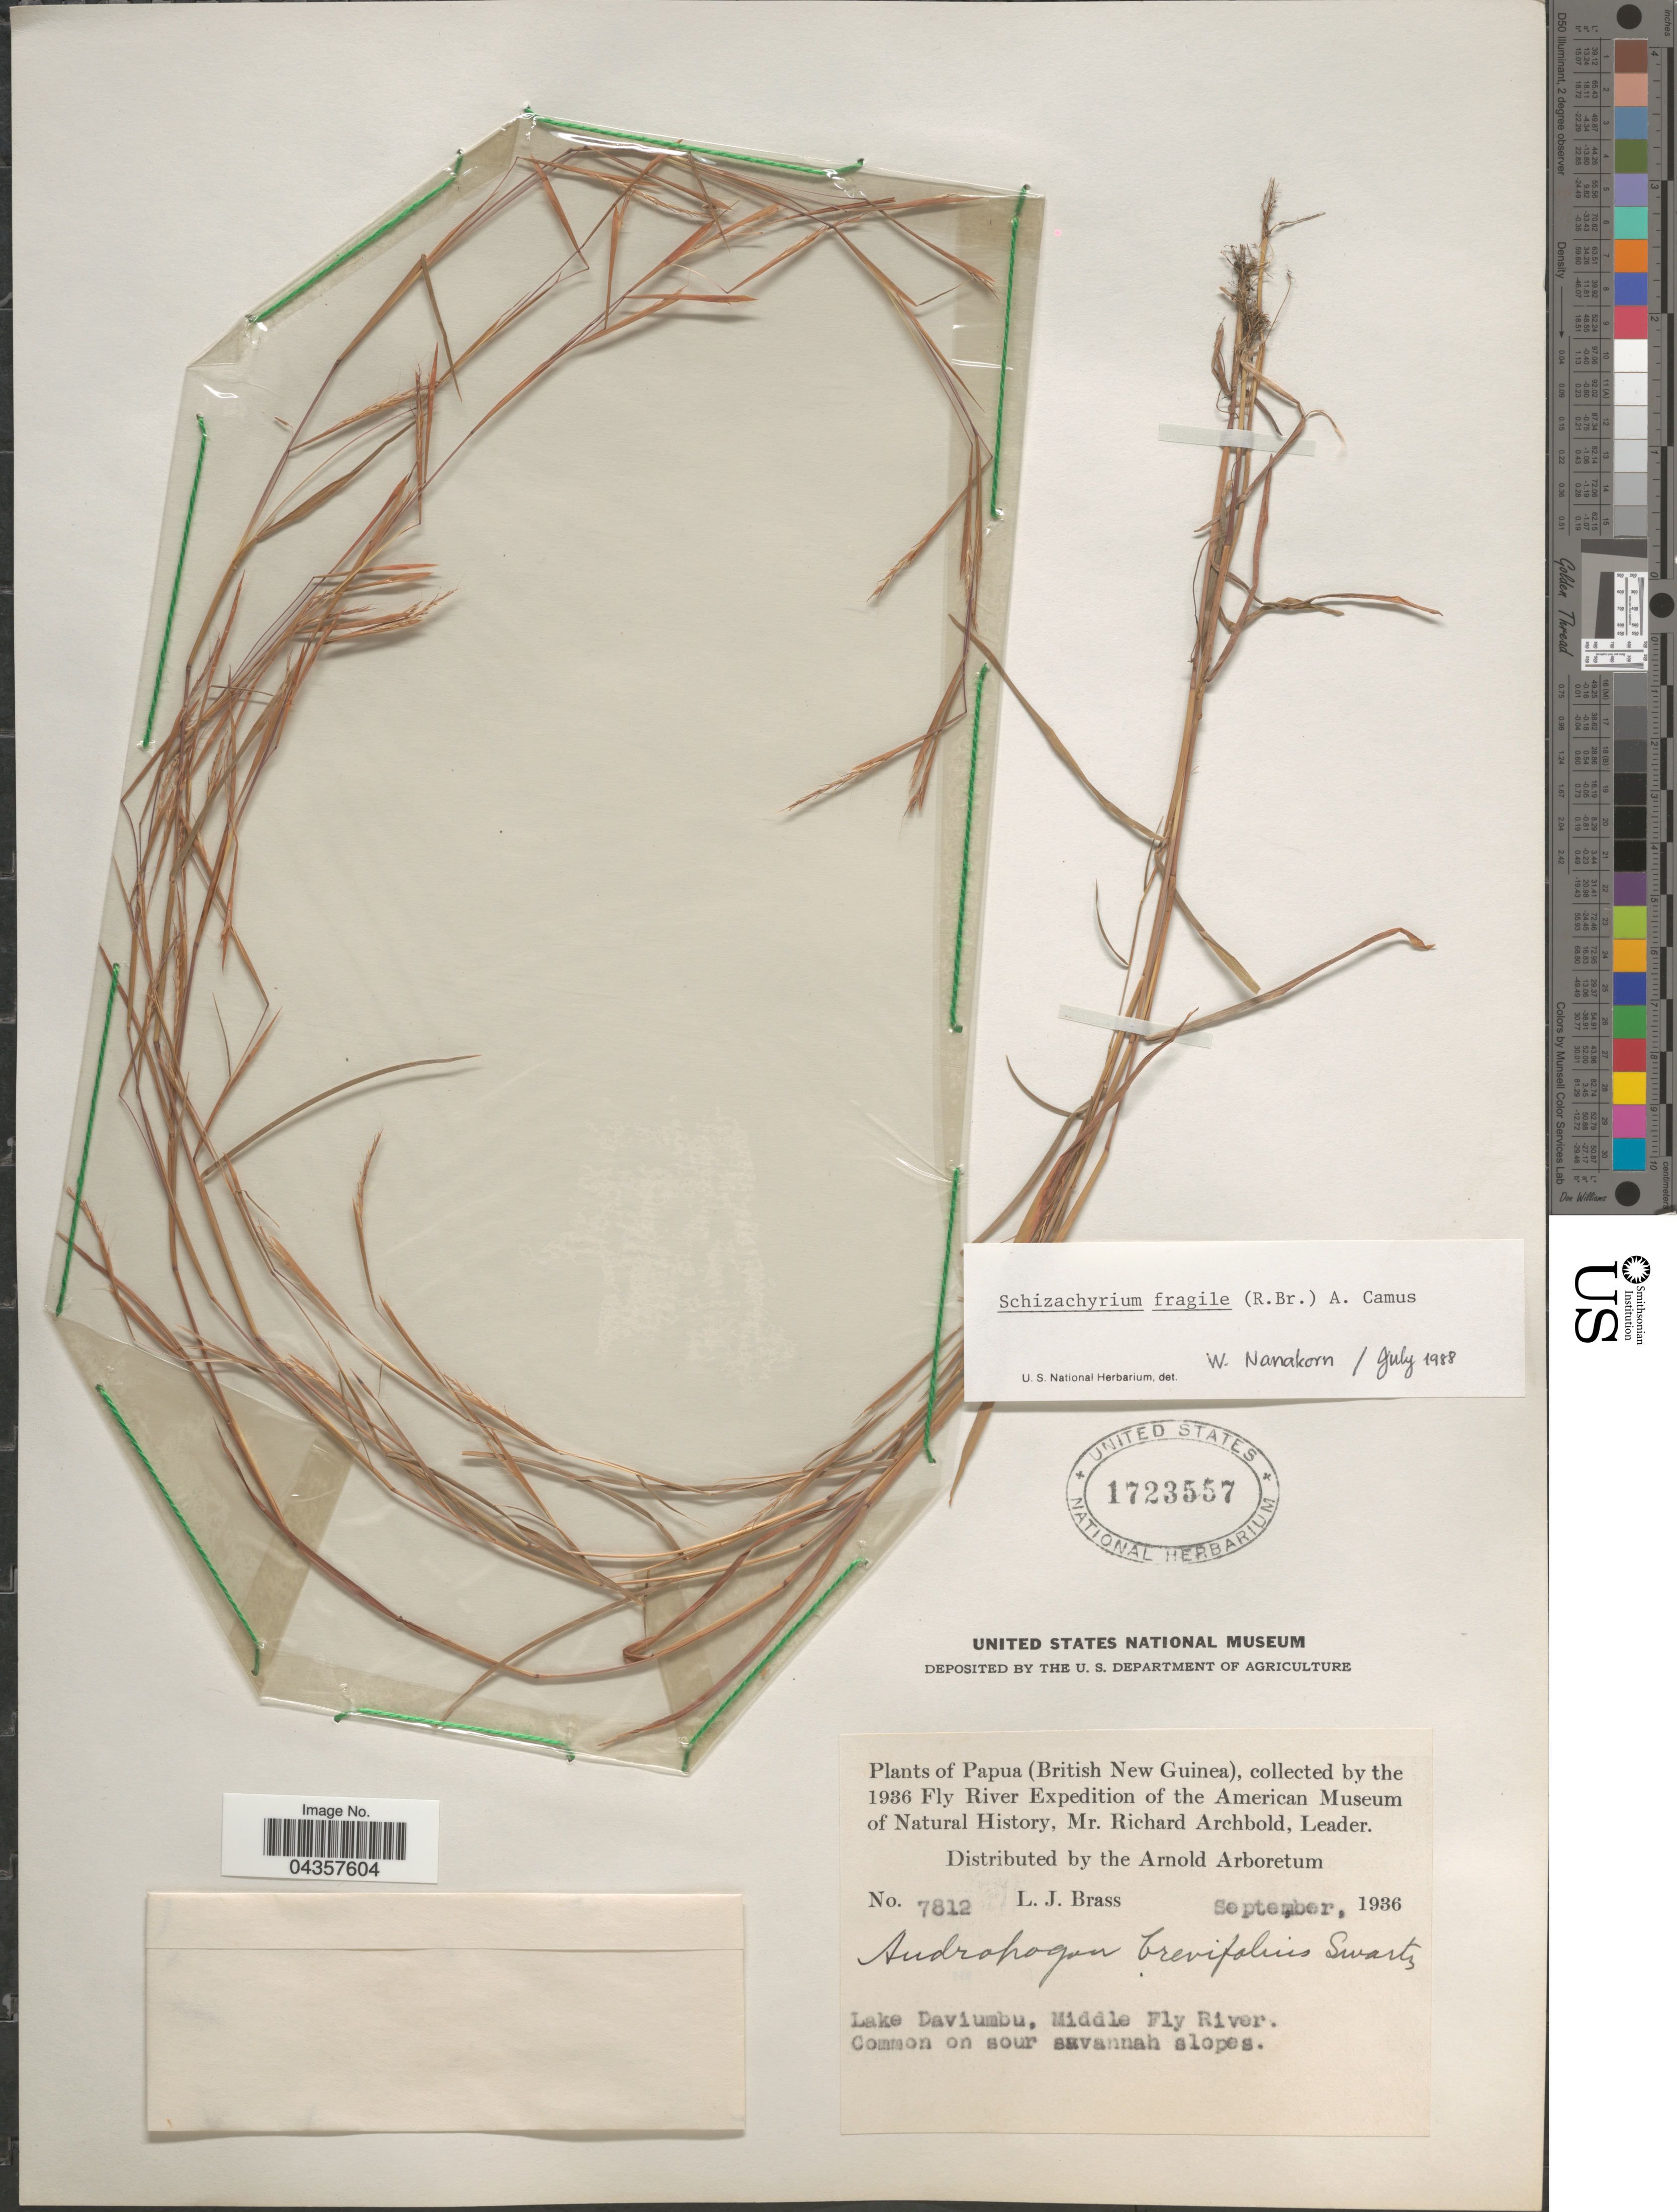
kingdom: Plantae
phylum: Tracheophyta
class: Liliopsida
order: Poales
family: Poaceae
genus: Schizachyrium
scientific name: Schizachyrium fragile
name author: (R. Br.) A. Camus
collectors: L. J. Brass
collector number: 7812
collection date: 1936-09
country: Papua New Guinea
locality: Papua (British New Guinea). The 1936 Fly River Expedition of the American Museum of Natural History. Lake Daviumbu, Middle Fly River.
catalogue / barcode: US 1723557